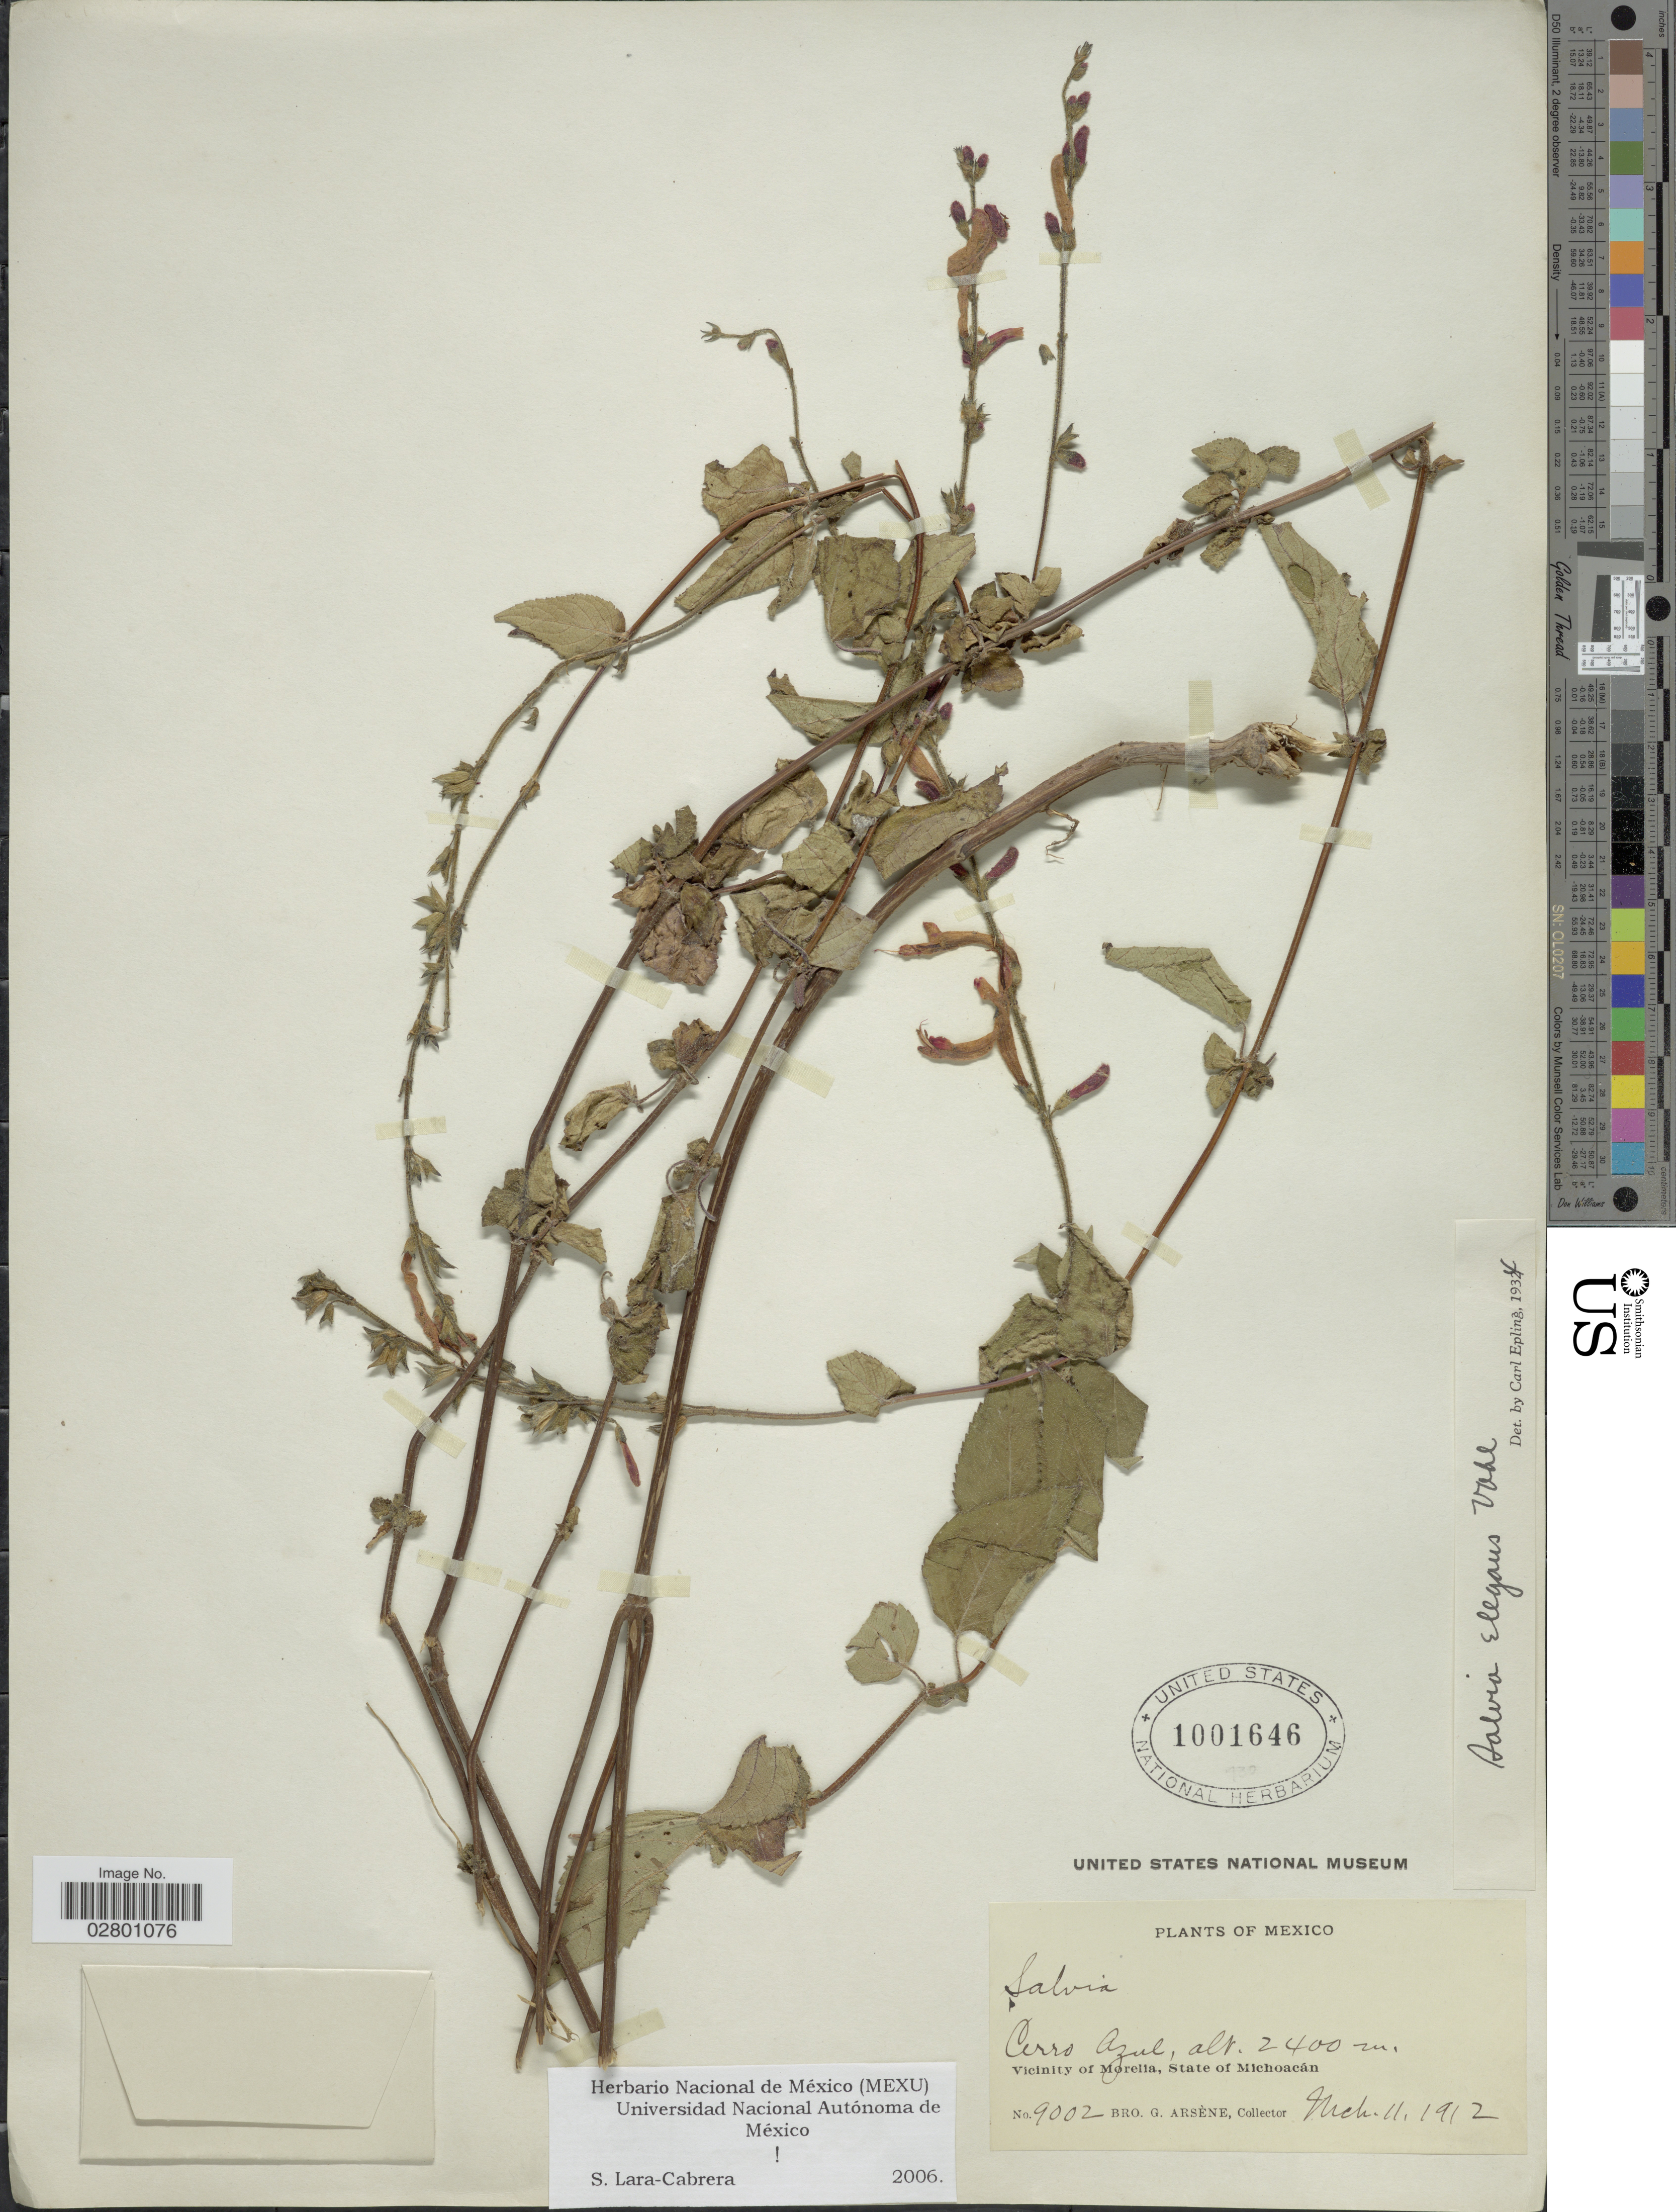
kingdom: Plantae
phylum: Tracheophyta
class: Magnoliopsida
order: Lamiales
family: Lamiaceae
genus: Salvia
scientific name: Salvia elegans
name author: Vahl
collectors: Bro. G. Arsène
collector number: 9002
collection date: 1912-03-11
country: Mexico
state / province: Michoacán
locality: Cerro Azul, Vicinity of Morelia.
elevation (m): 2400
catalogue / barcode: US 1001646